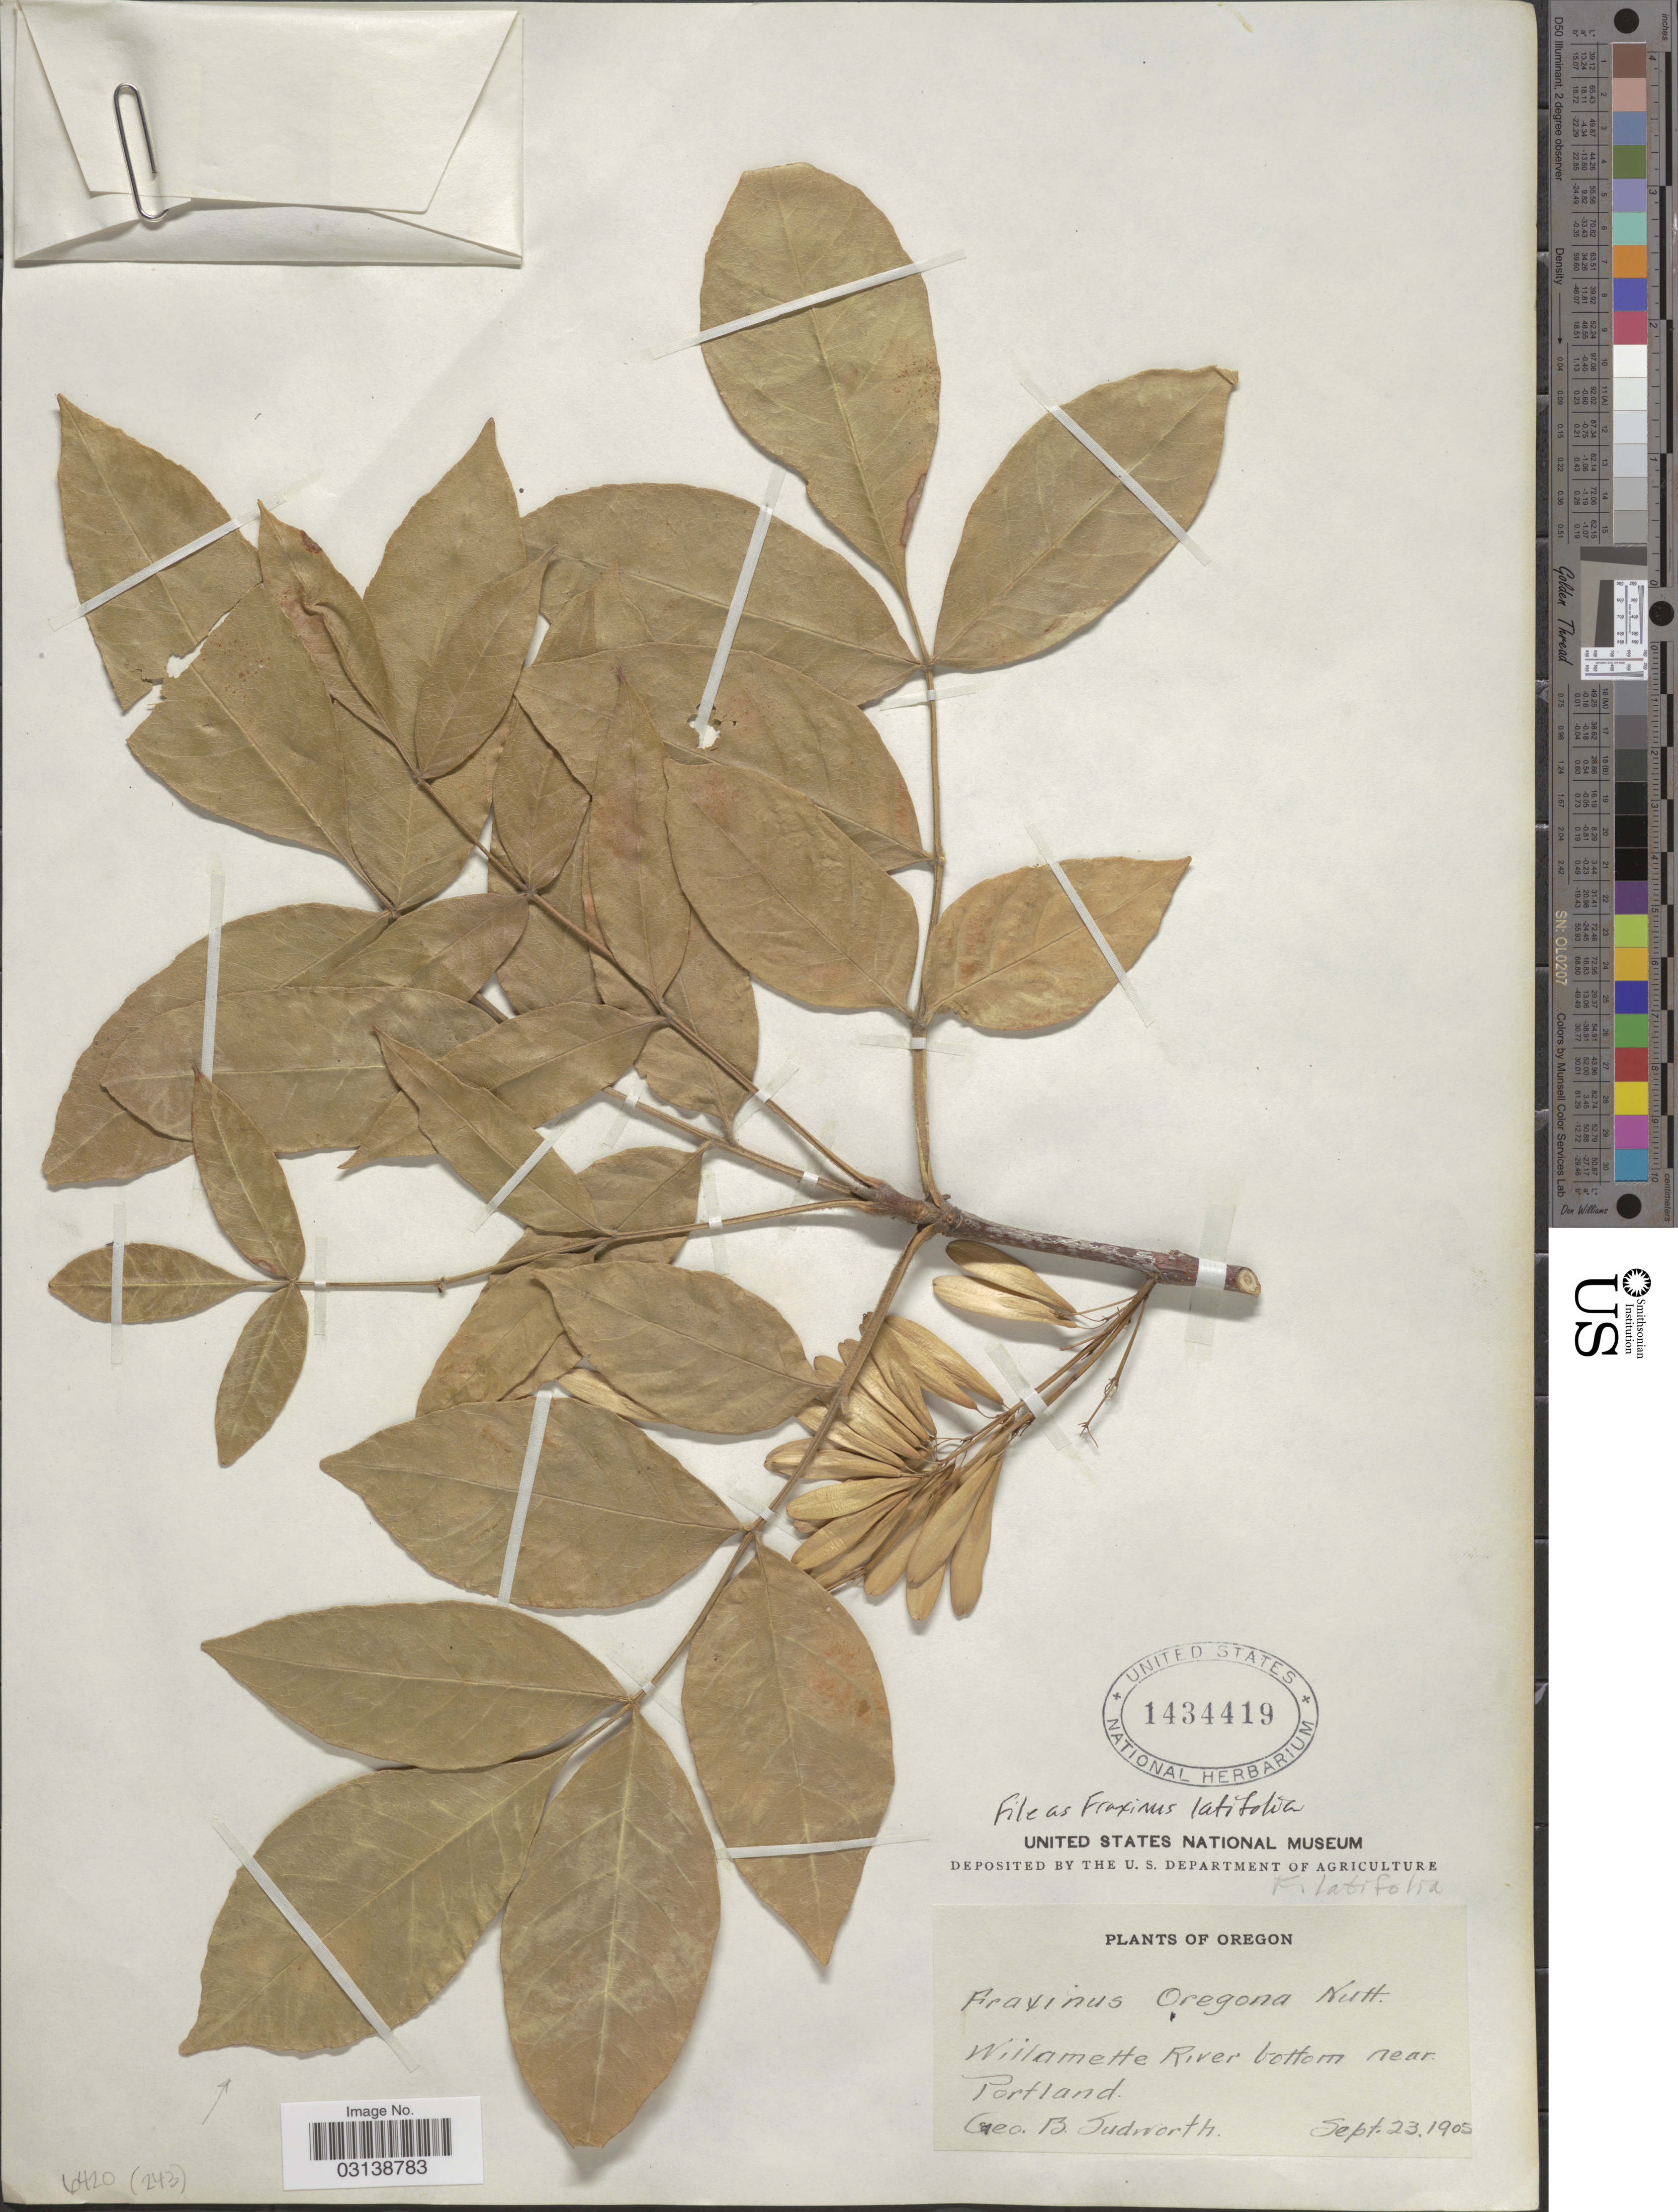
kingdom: Plantae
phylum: Tracheophyta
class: Magnoliopsida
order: Lamiales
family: Oleaceae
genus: Fraxinus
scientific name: Fraxinus latifolia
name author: Benth.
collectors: G. B. Sudworth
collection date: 1905-09-23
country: United States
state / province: Oregon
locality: Willamette River bottom near Portland.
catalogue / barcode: US 1434419